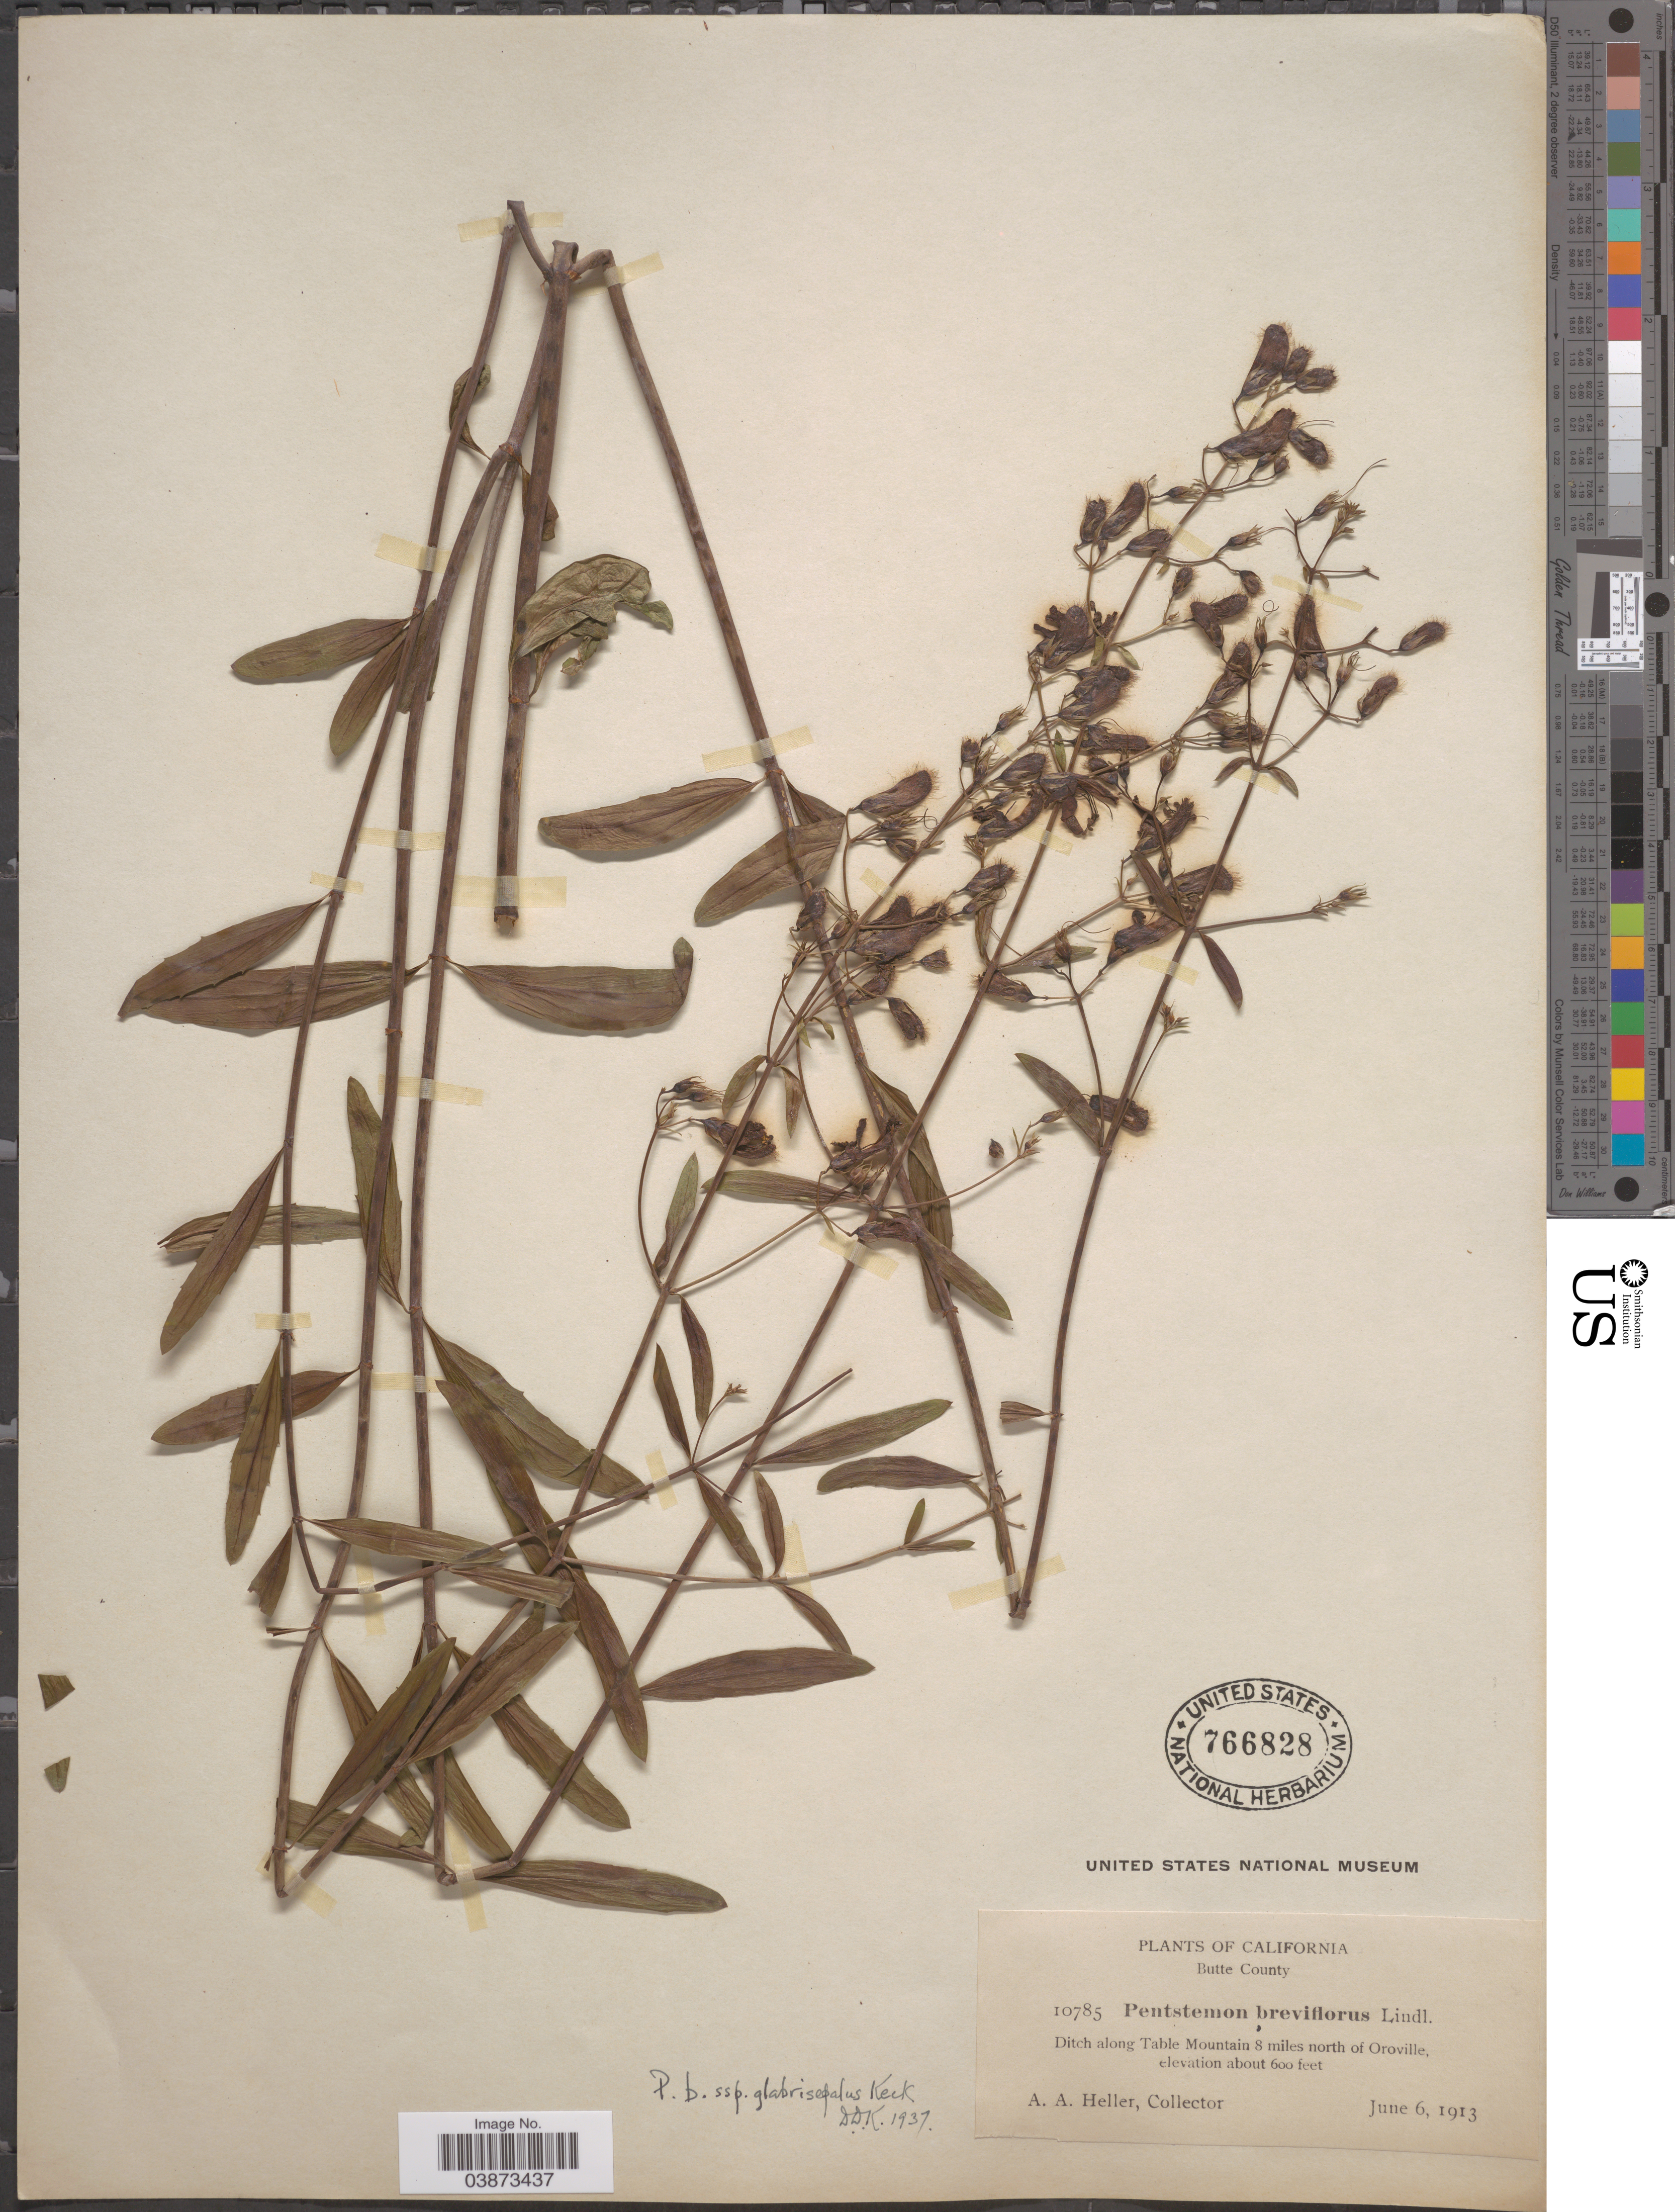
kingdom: Plantae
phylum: Tracheophyta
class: Magnoliopsida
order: Lamiales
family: Plantaginaceae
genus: Penstemon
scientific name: Penstemon breviflorus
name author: Lindl.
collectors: A. A. Heller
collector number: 10785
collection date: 1913-06-06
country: United States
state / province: California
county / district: Butte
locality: Butte County. Ditch along Table Mountain 8 miles north of Oroville.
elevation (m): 183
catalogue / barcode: US 766828